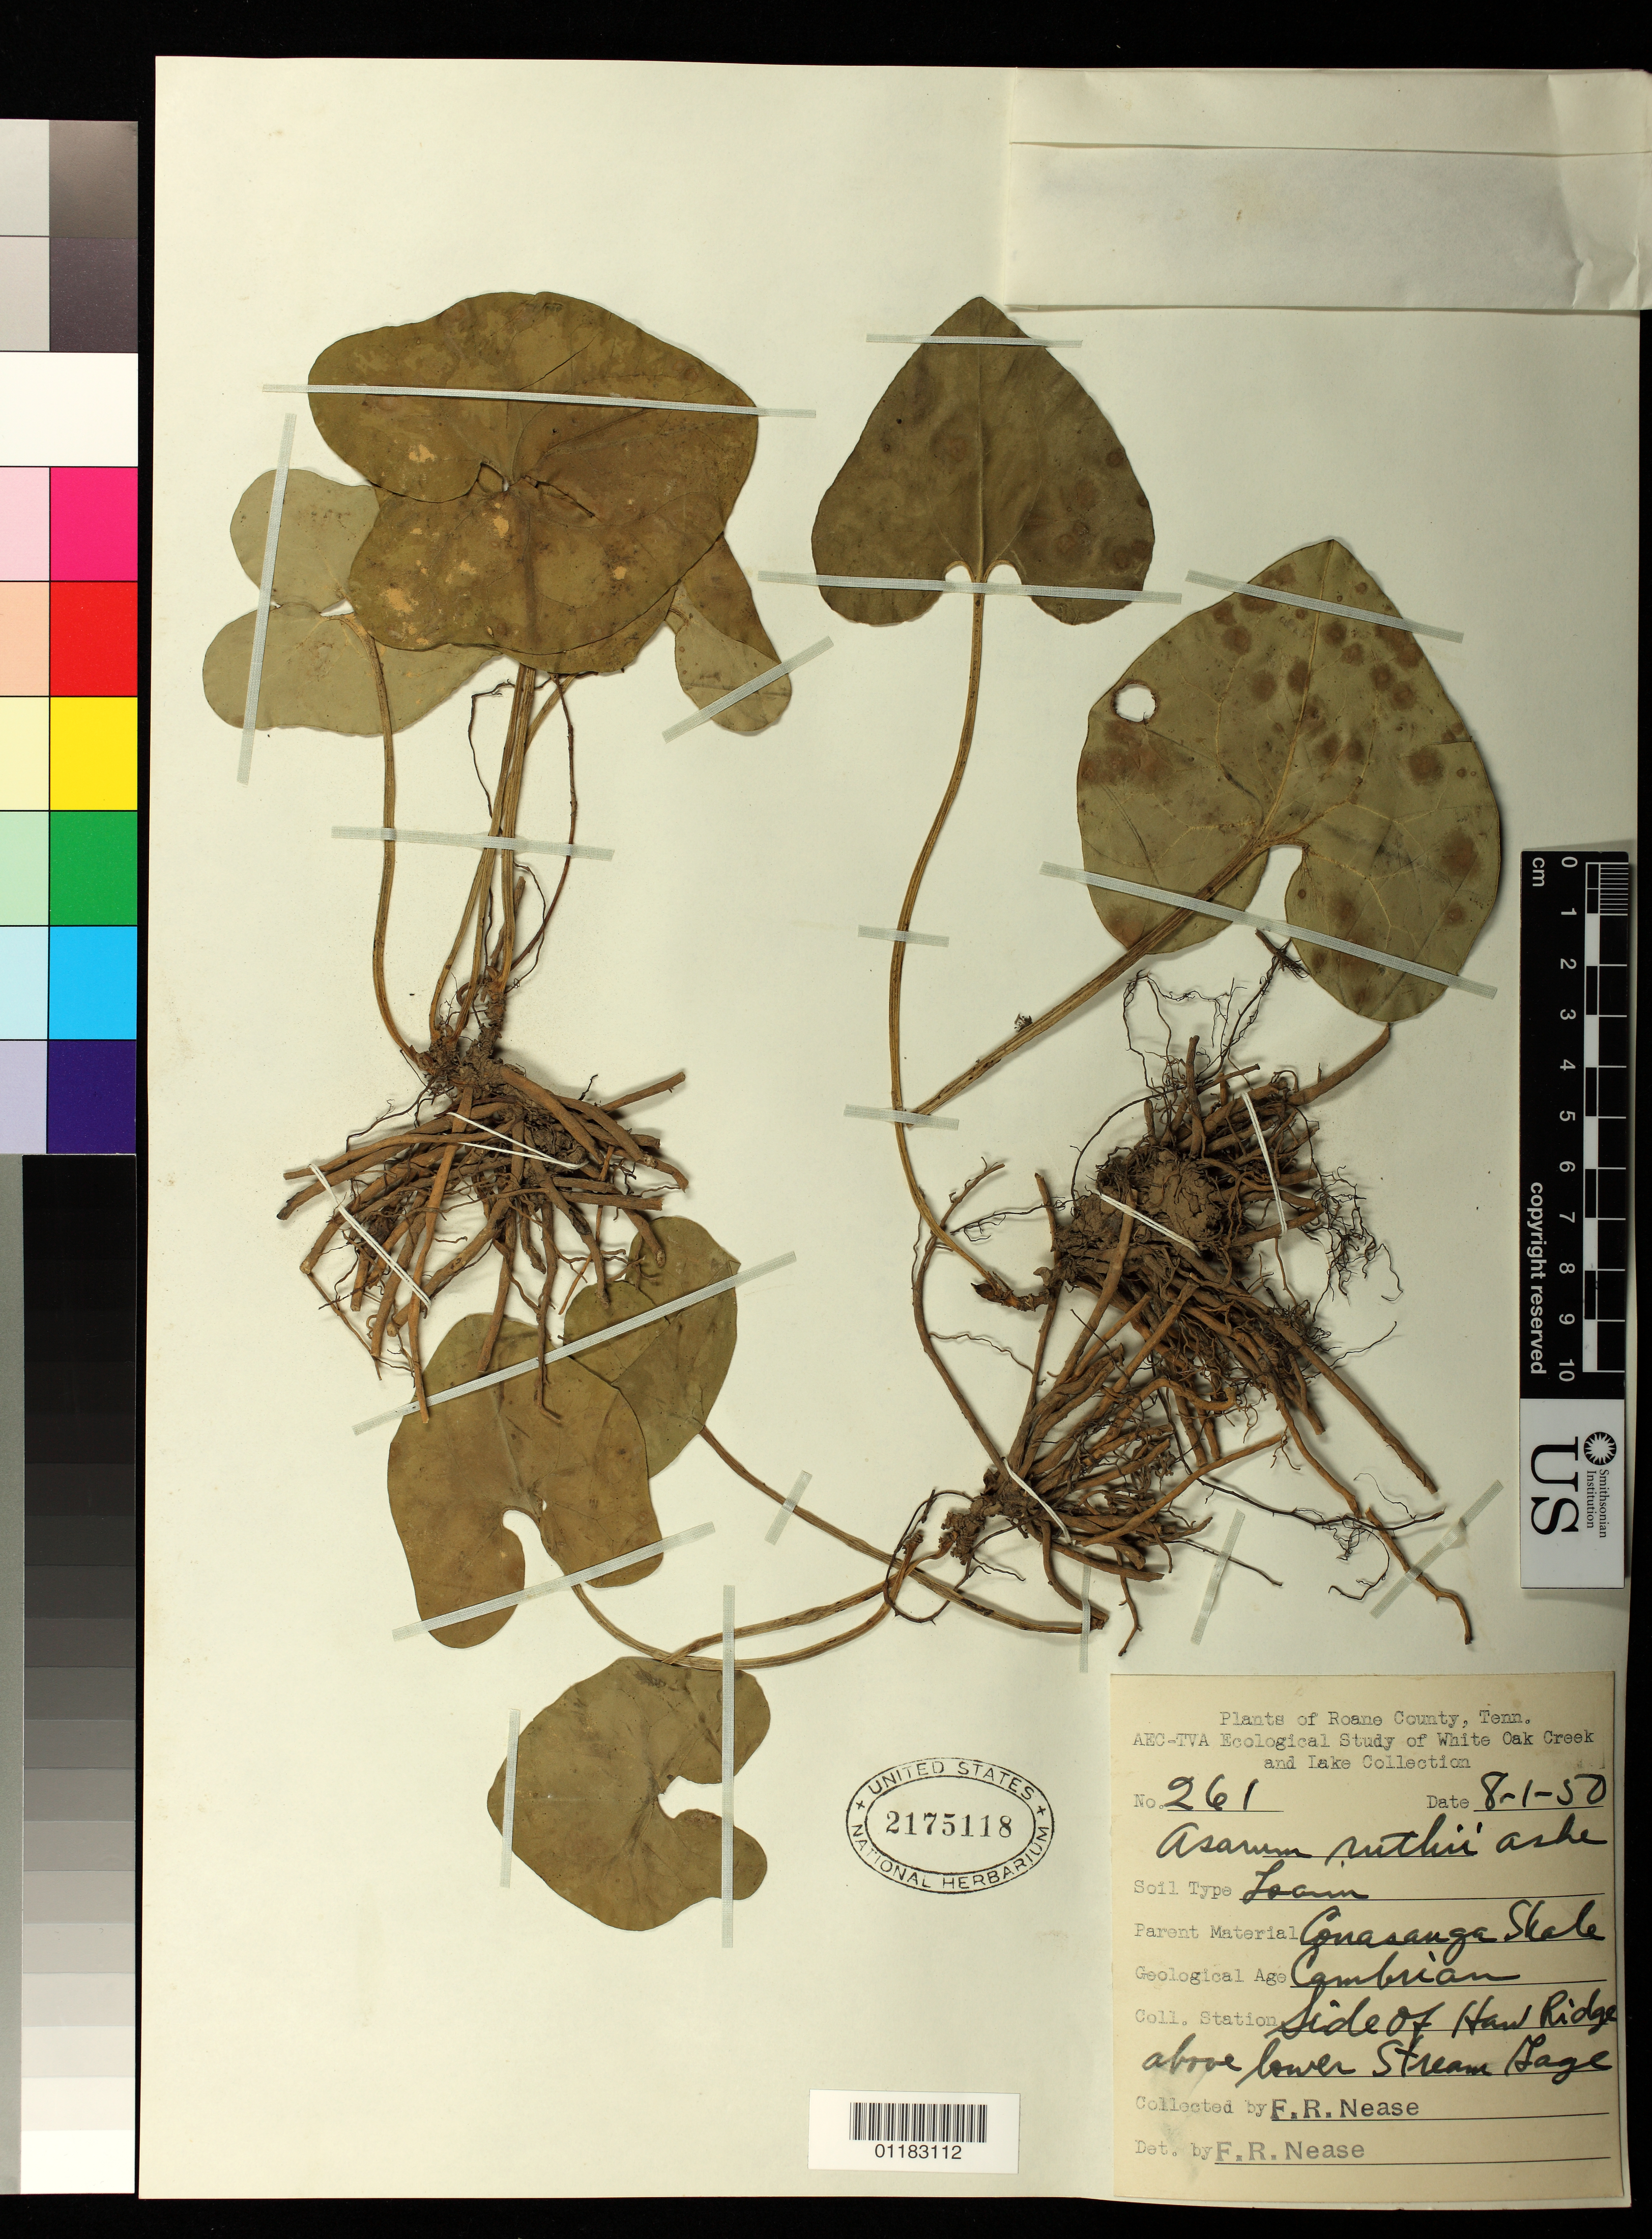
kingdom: Plantae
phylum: Tracheophyta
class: Magnoliopsida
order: Piperales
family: Aristolochiaceae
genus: Hexastylis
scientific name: Hexastylis ruthii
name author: Small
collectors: F. Nease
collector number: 261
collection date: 1950-08-01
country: United States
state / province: Tennessee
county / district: Roane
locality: Side of Haw Ridge above lower Stream -Gage, White Oak Creek and Lake, Roane County.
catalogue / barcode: US 2175118